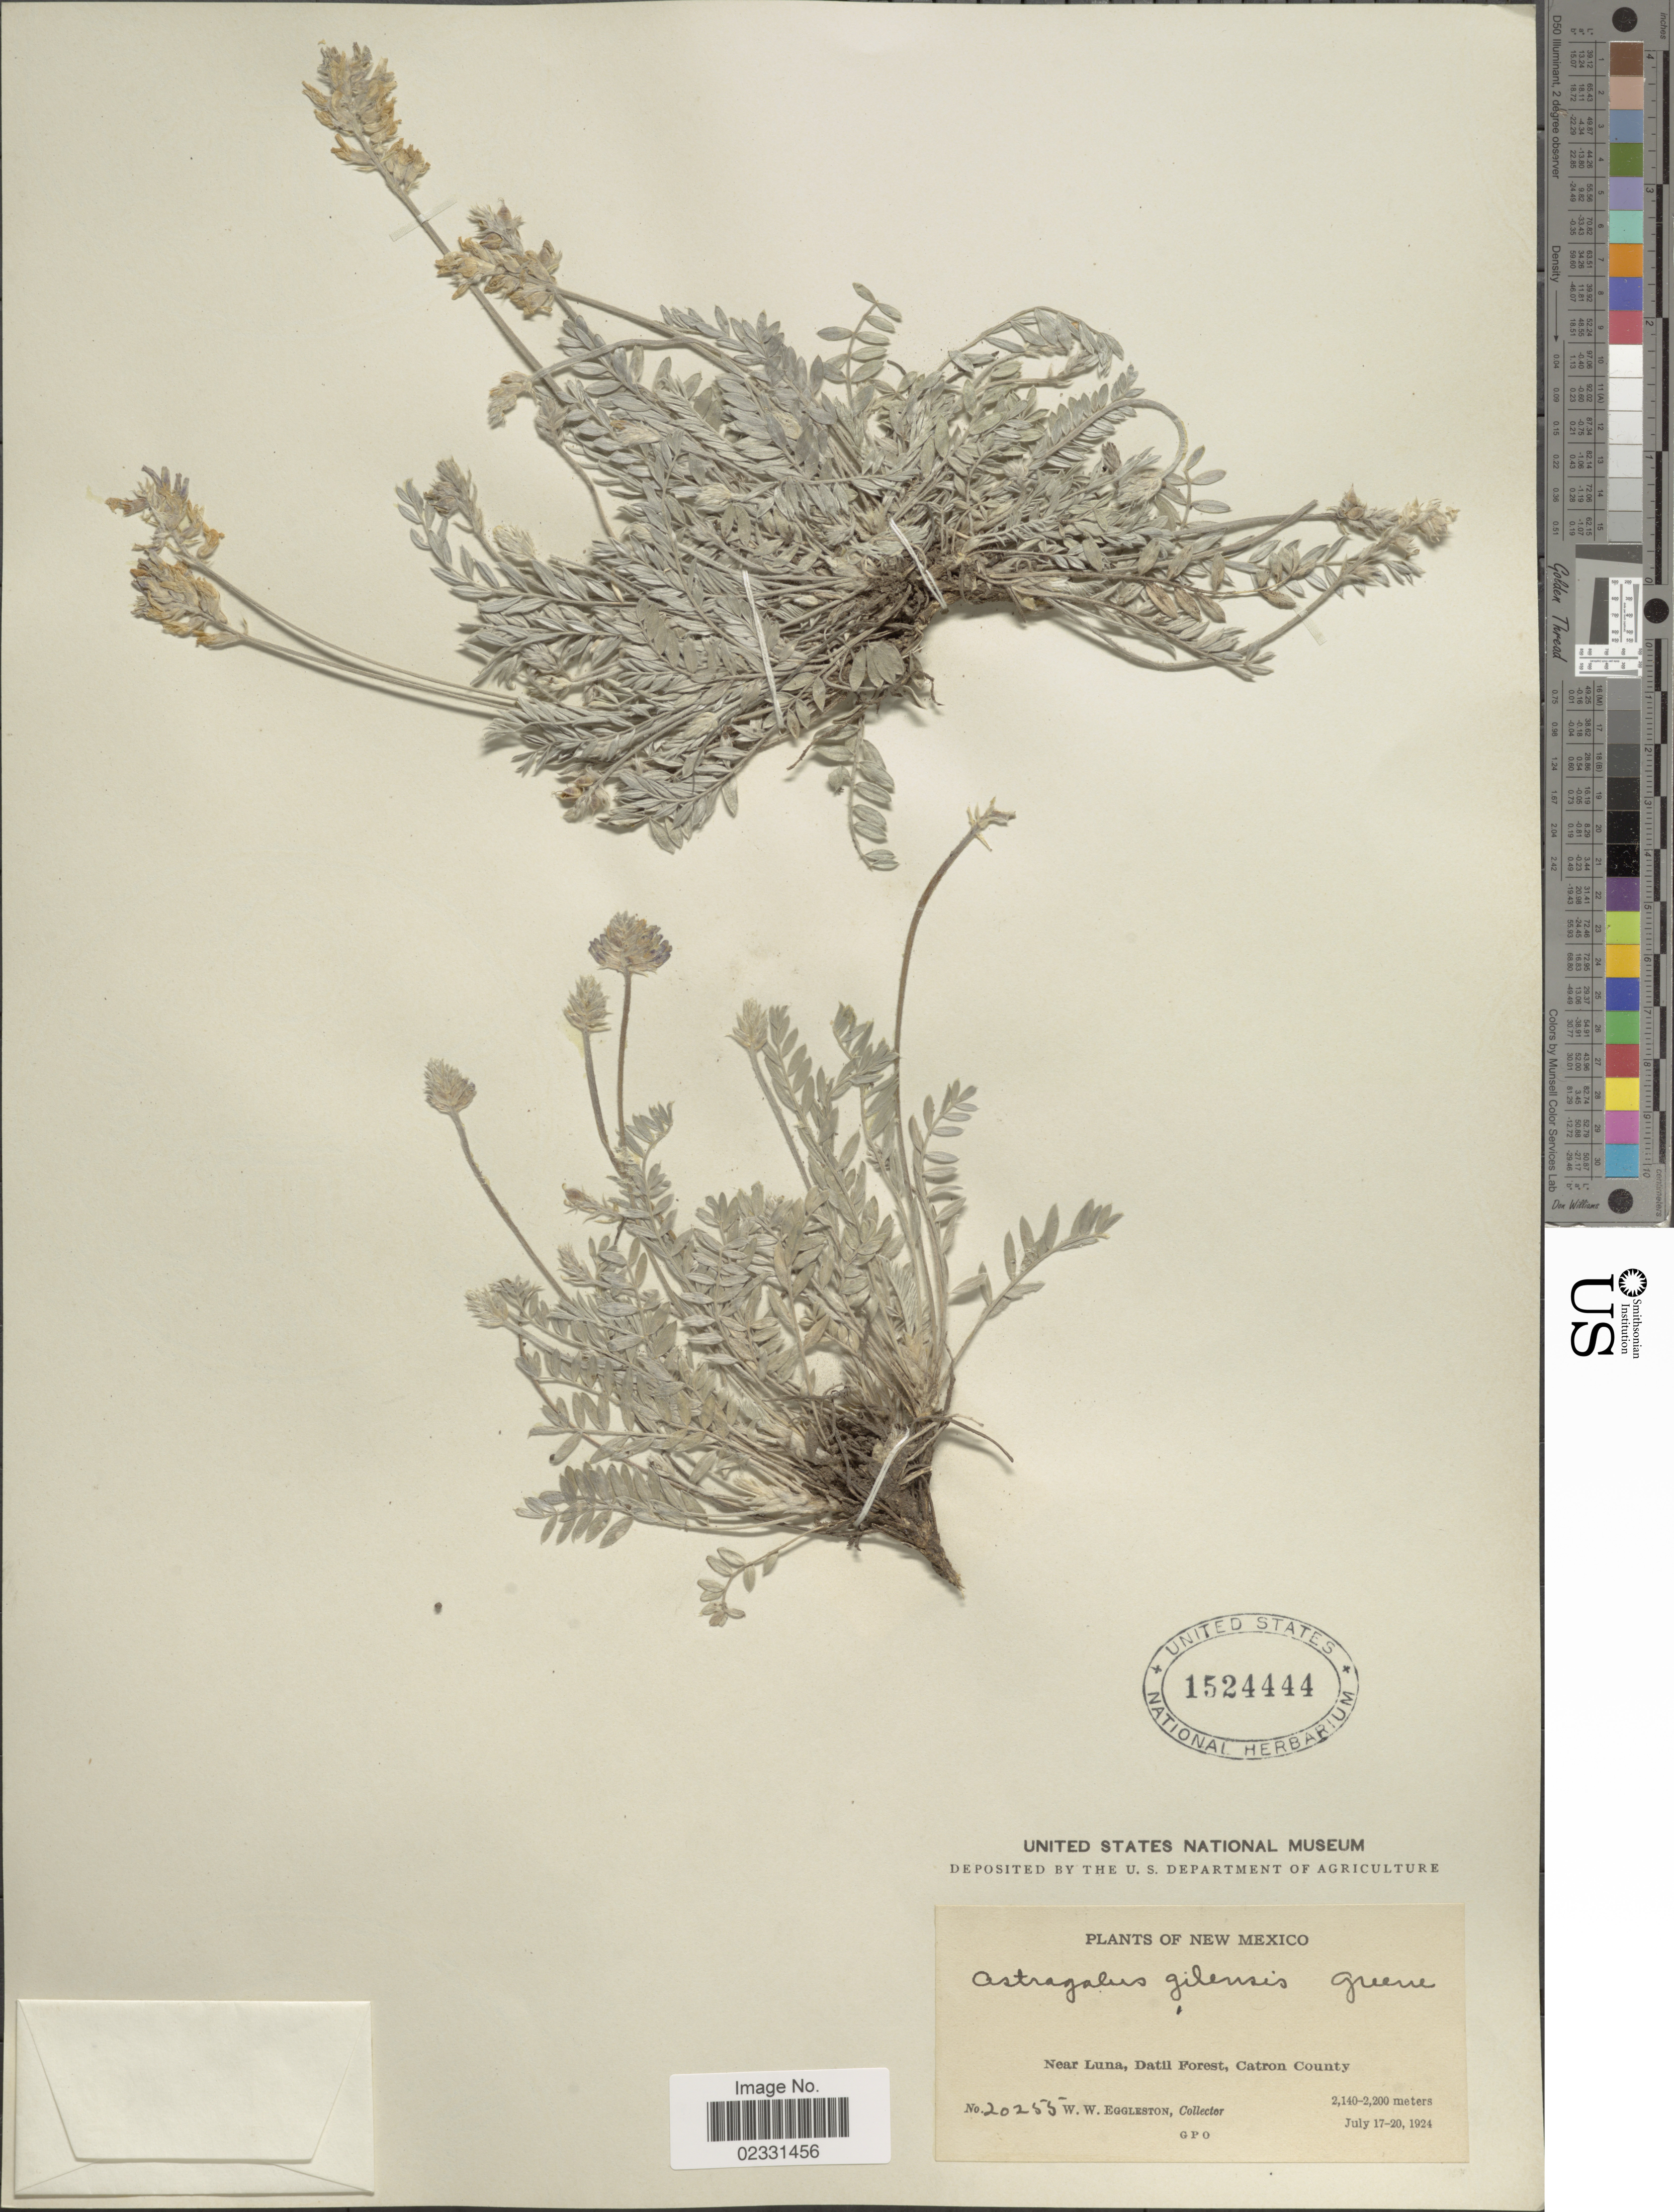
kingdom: Plantae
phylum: Tracheophyta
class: Magnoliopsida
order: Fabales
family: Fabaceae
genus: Astragalus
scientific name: Astragalus gilensis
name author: Greene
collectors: W. W. Eggleston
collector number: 20255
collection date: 1924-07-17/1924-07-20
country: United States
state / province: New Mexico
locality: Near Luna, Datil Forest, Catron County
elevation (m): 2140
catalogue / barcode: US 1524444